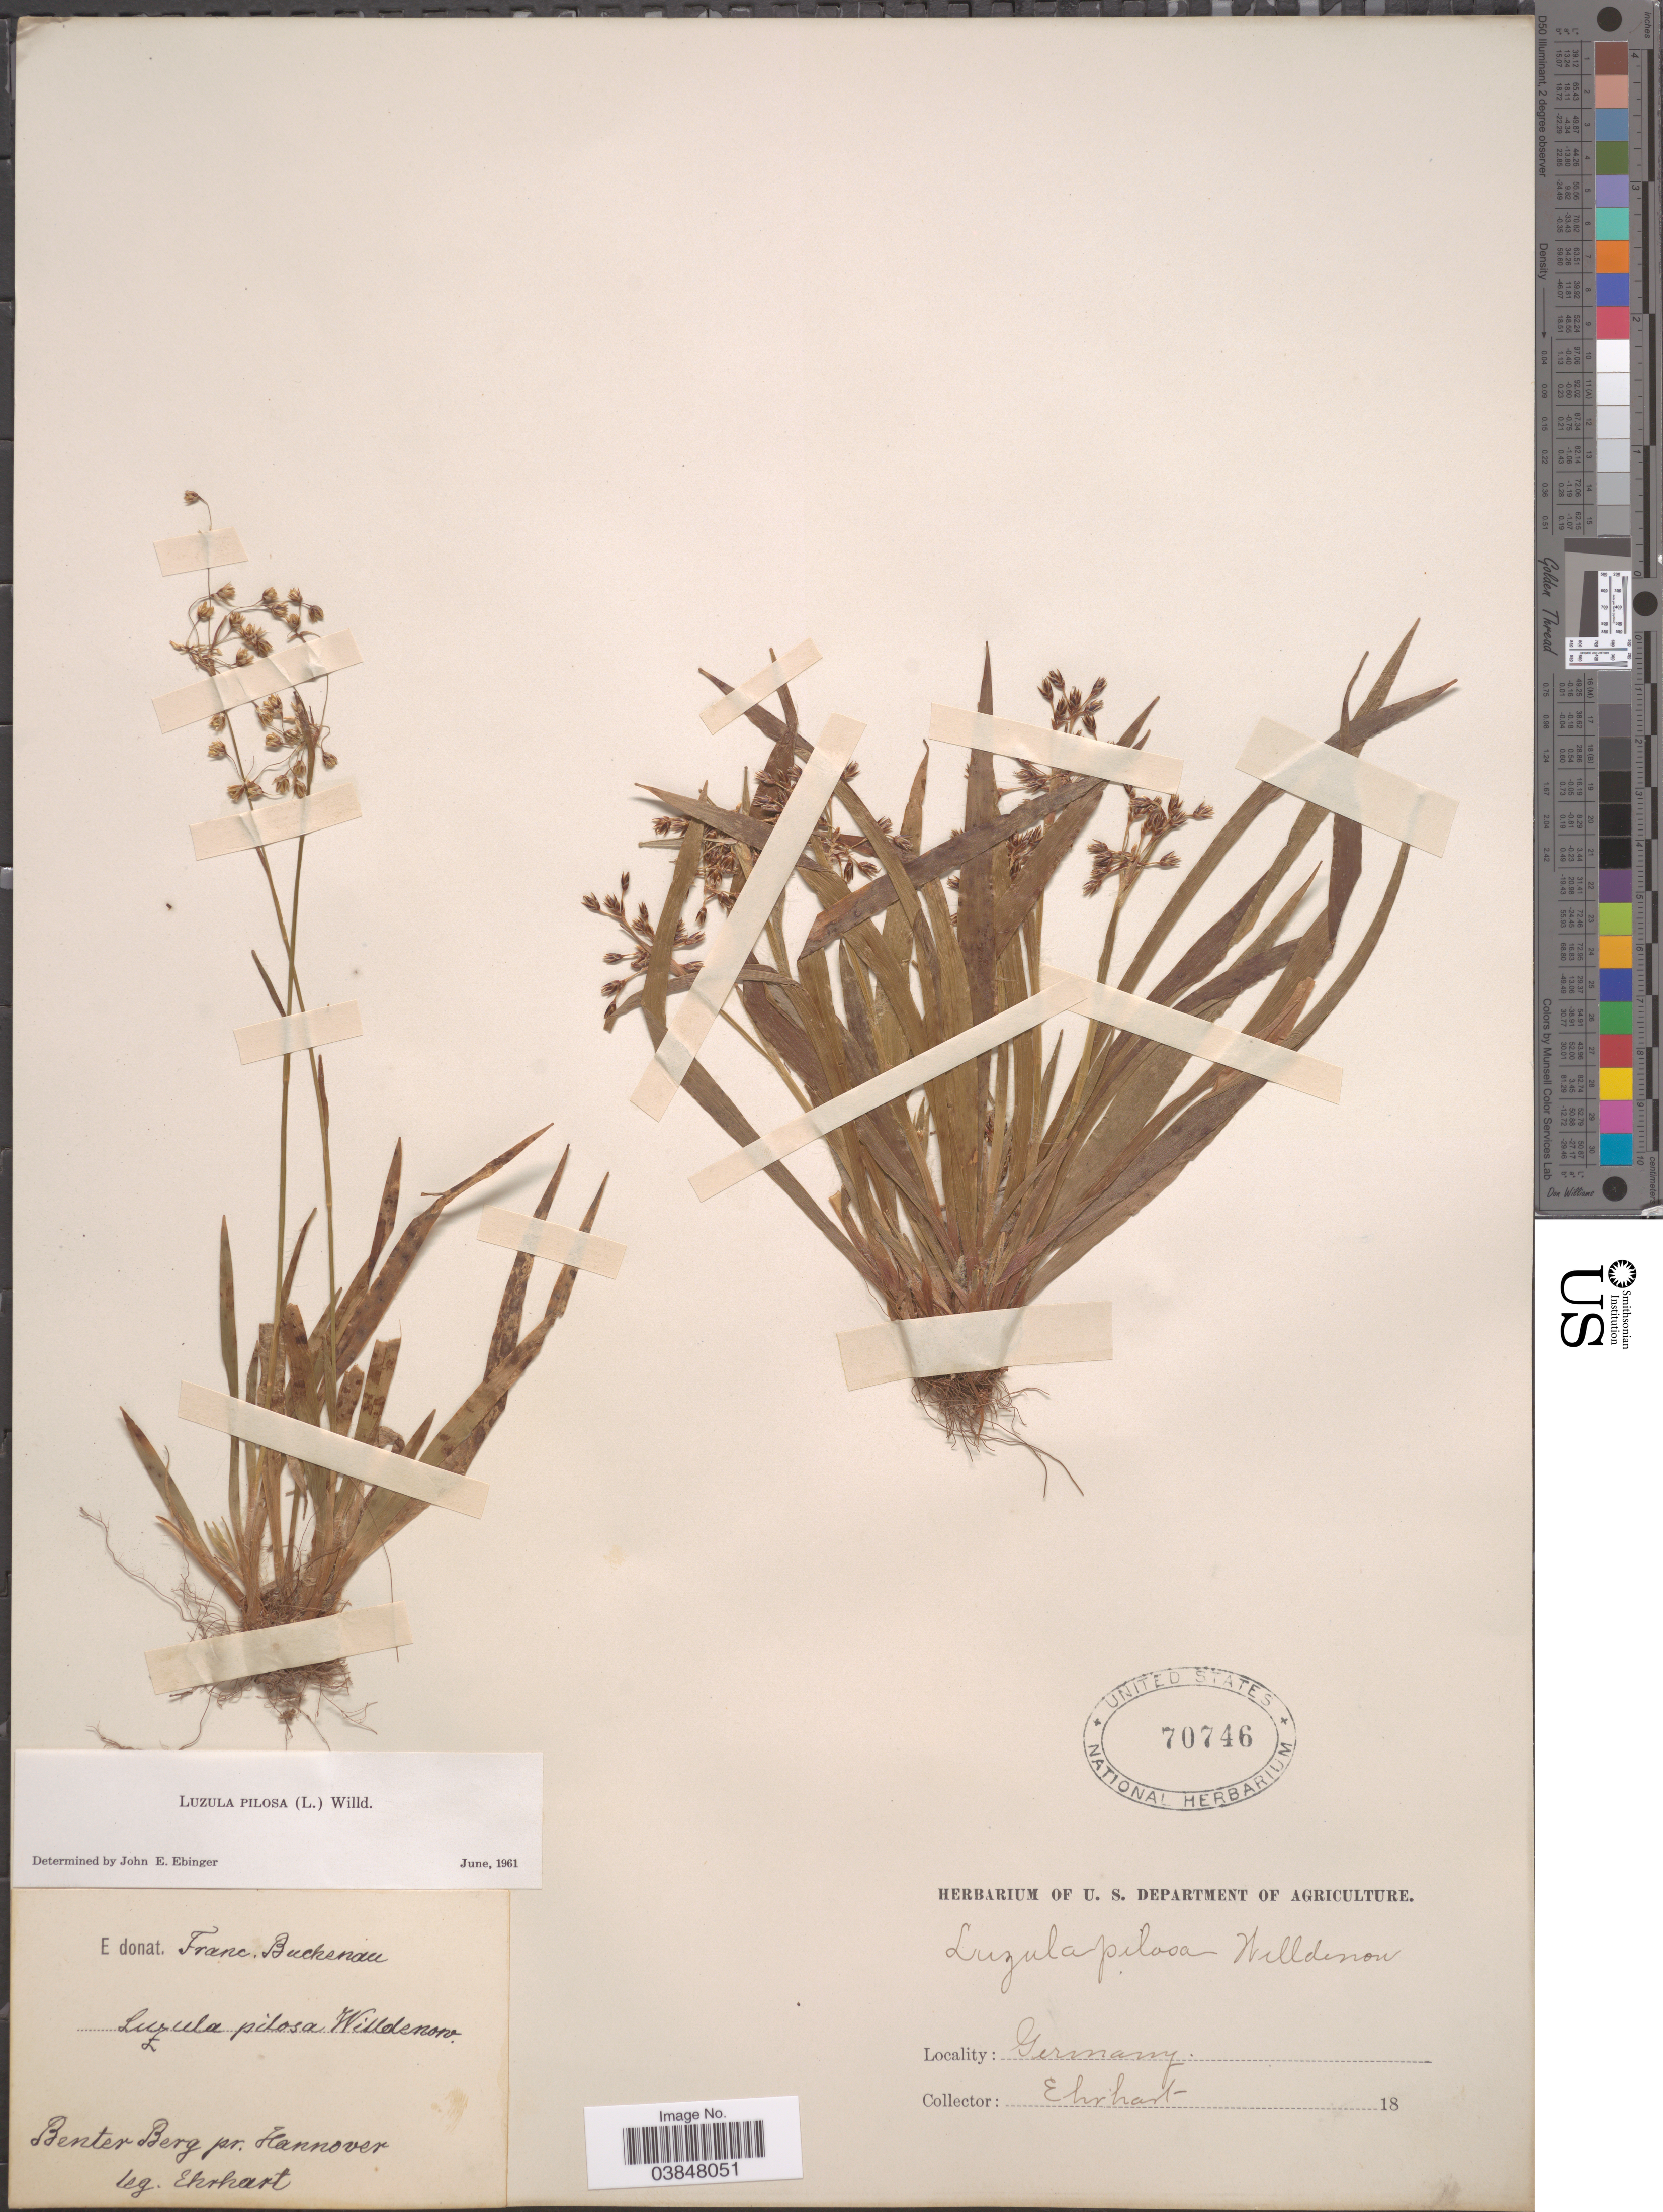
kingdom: Plantae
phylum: Tracheophyta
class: Liliopsida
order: Poales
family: Juncaceae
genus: Luzula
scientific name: Luzula pilosa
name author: (L.) Willd.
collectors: Ehrhart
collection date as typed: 18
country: Germany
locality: Benter Berg pr. Hannover.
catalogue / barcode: US 70746